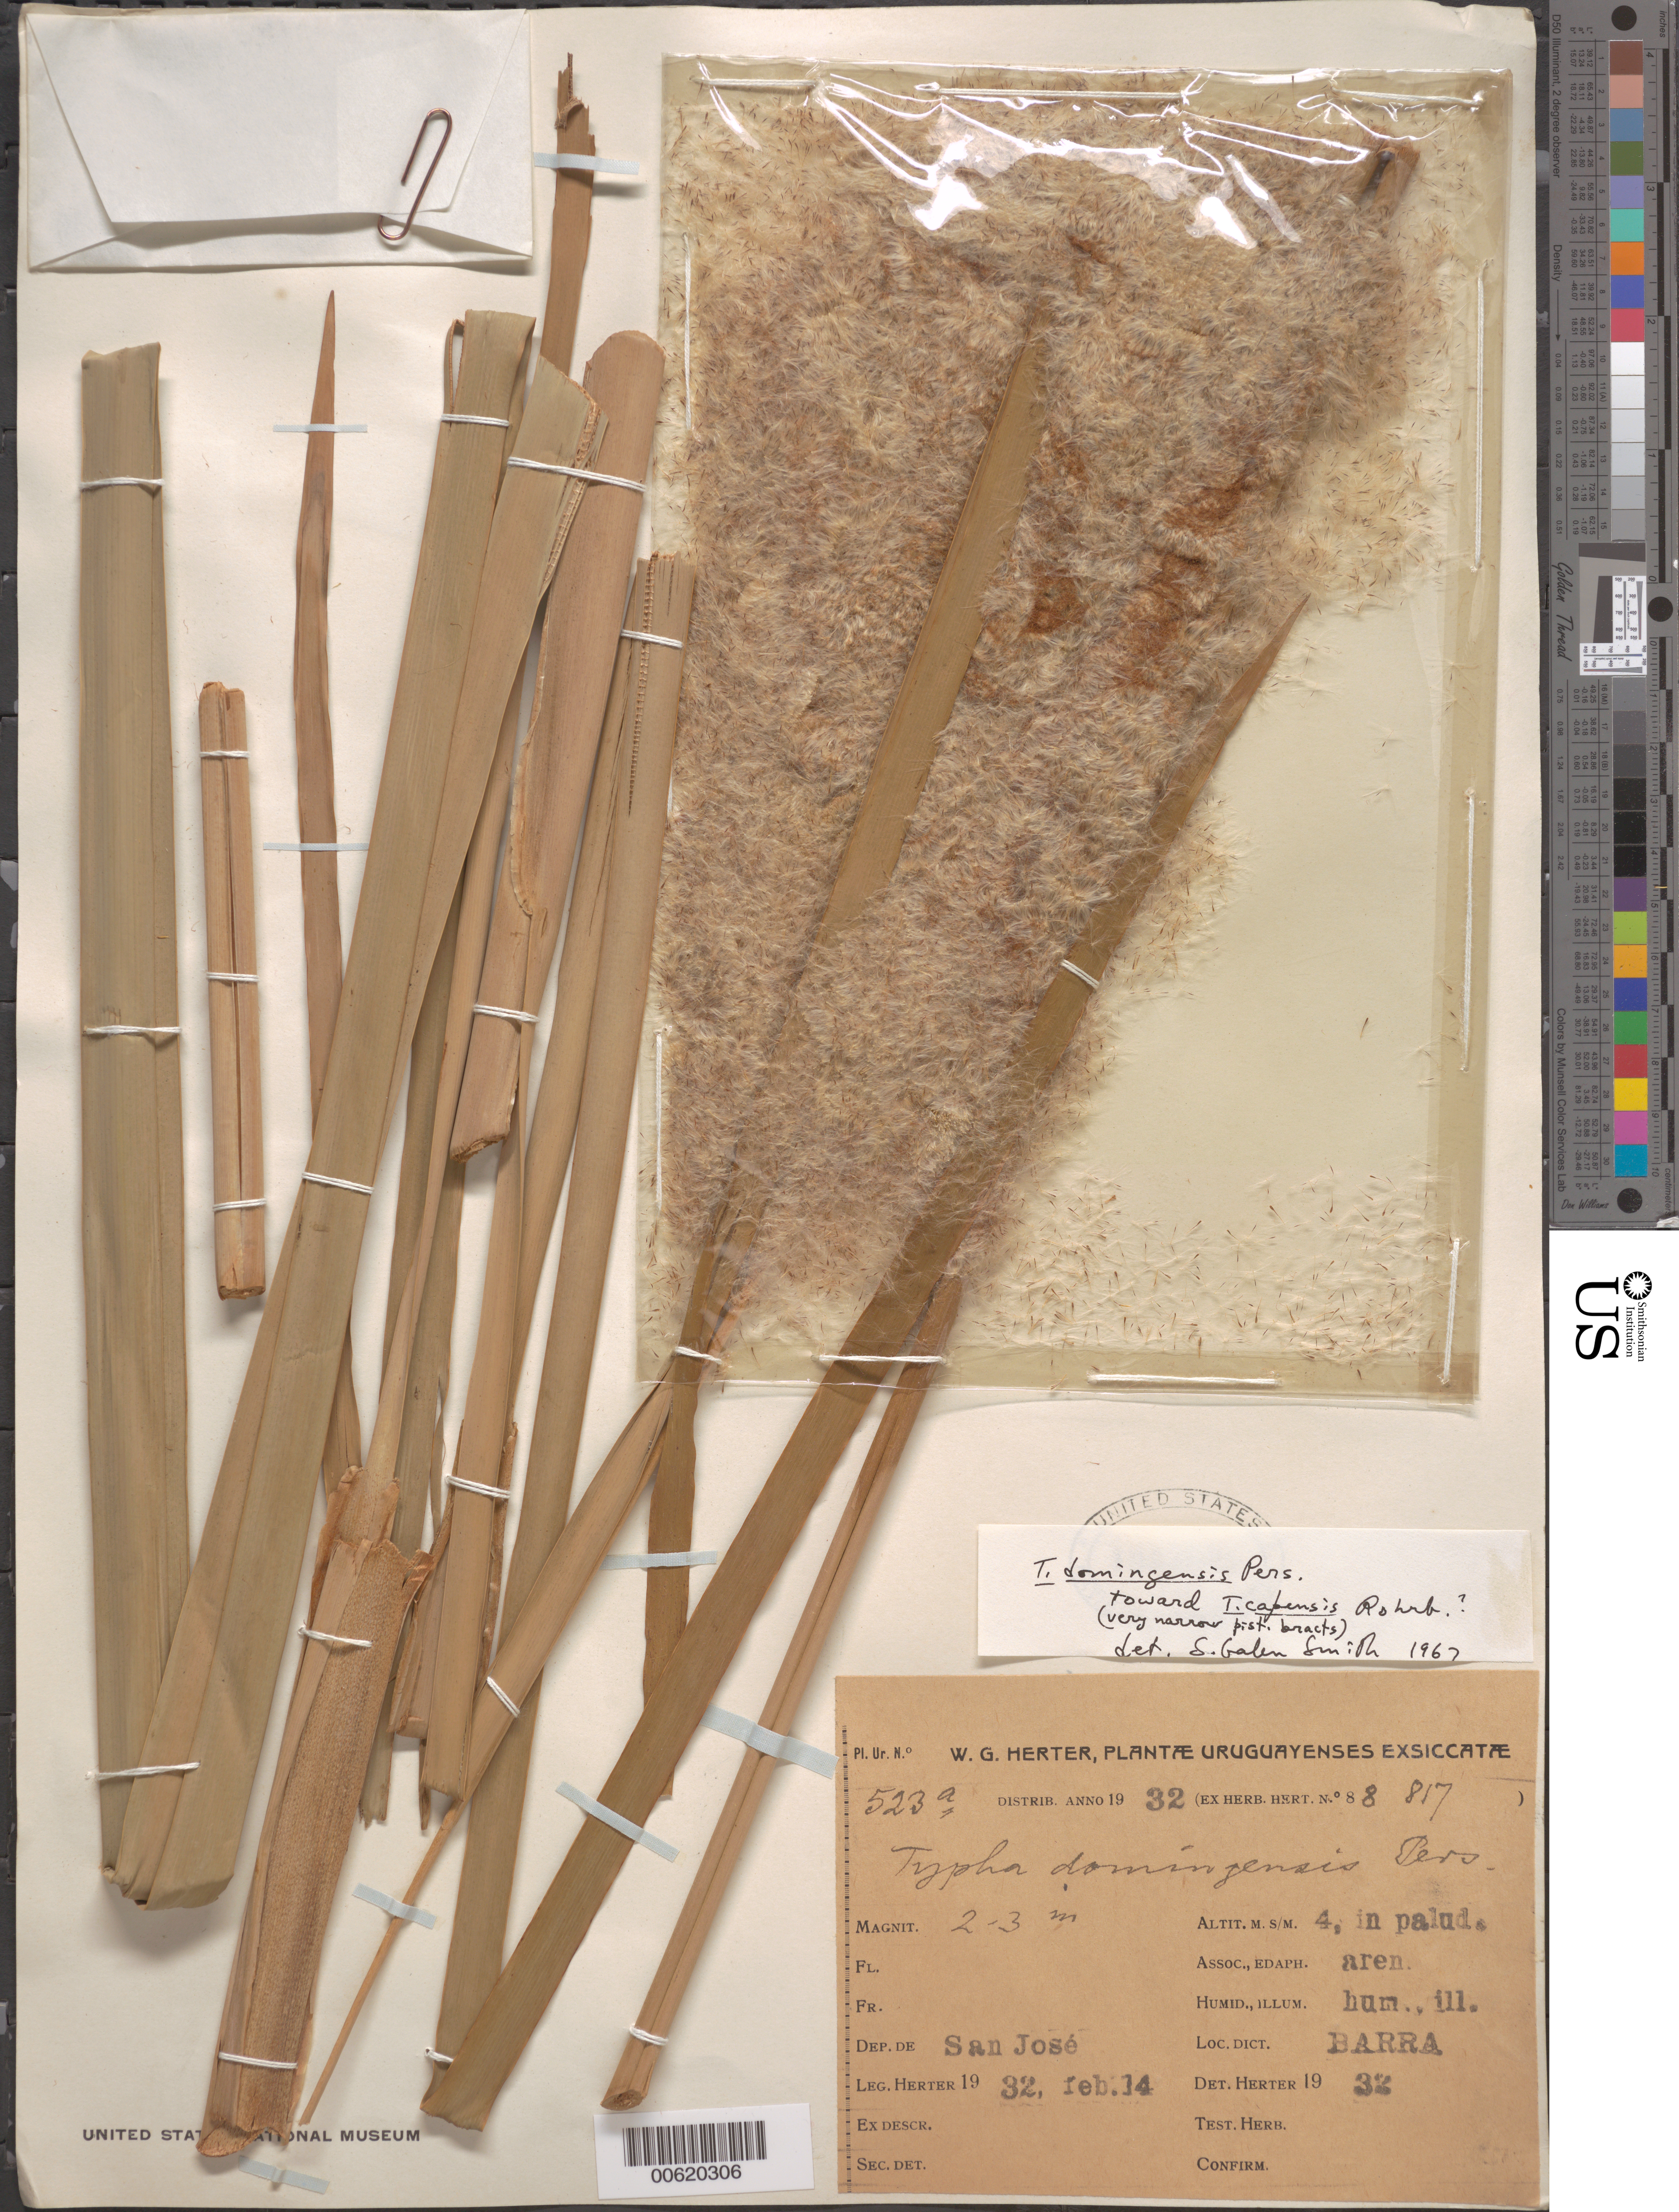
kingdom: Plantae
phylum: Tracheophyta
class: Liliopsida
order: Poales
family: Typhaceae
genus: Typha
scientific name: Typha domingensis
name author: Pers.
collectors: W. G. Herter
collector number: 523a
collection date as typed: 14 Feb 1932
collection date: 1932-02-14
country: Uruguay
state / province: San Jose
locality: Barra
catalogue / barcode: US 1934698